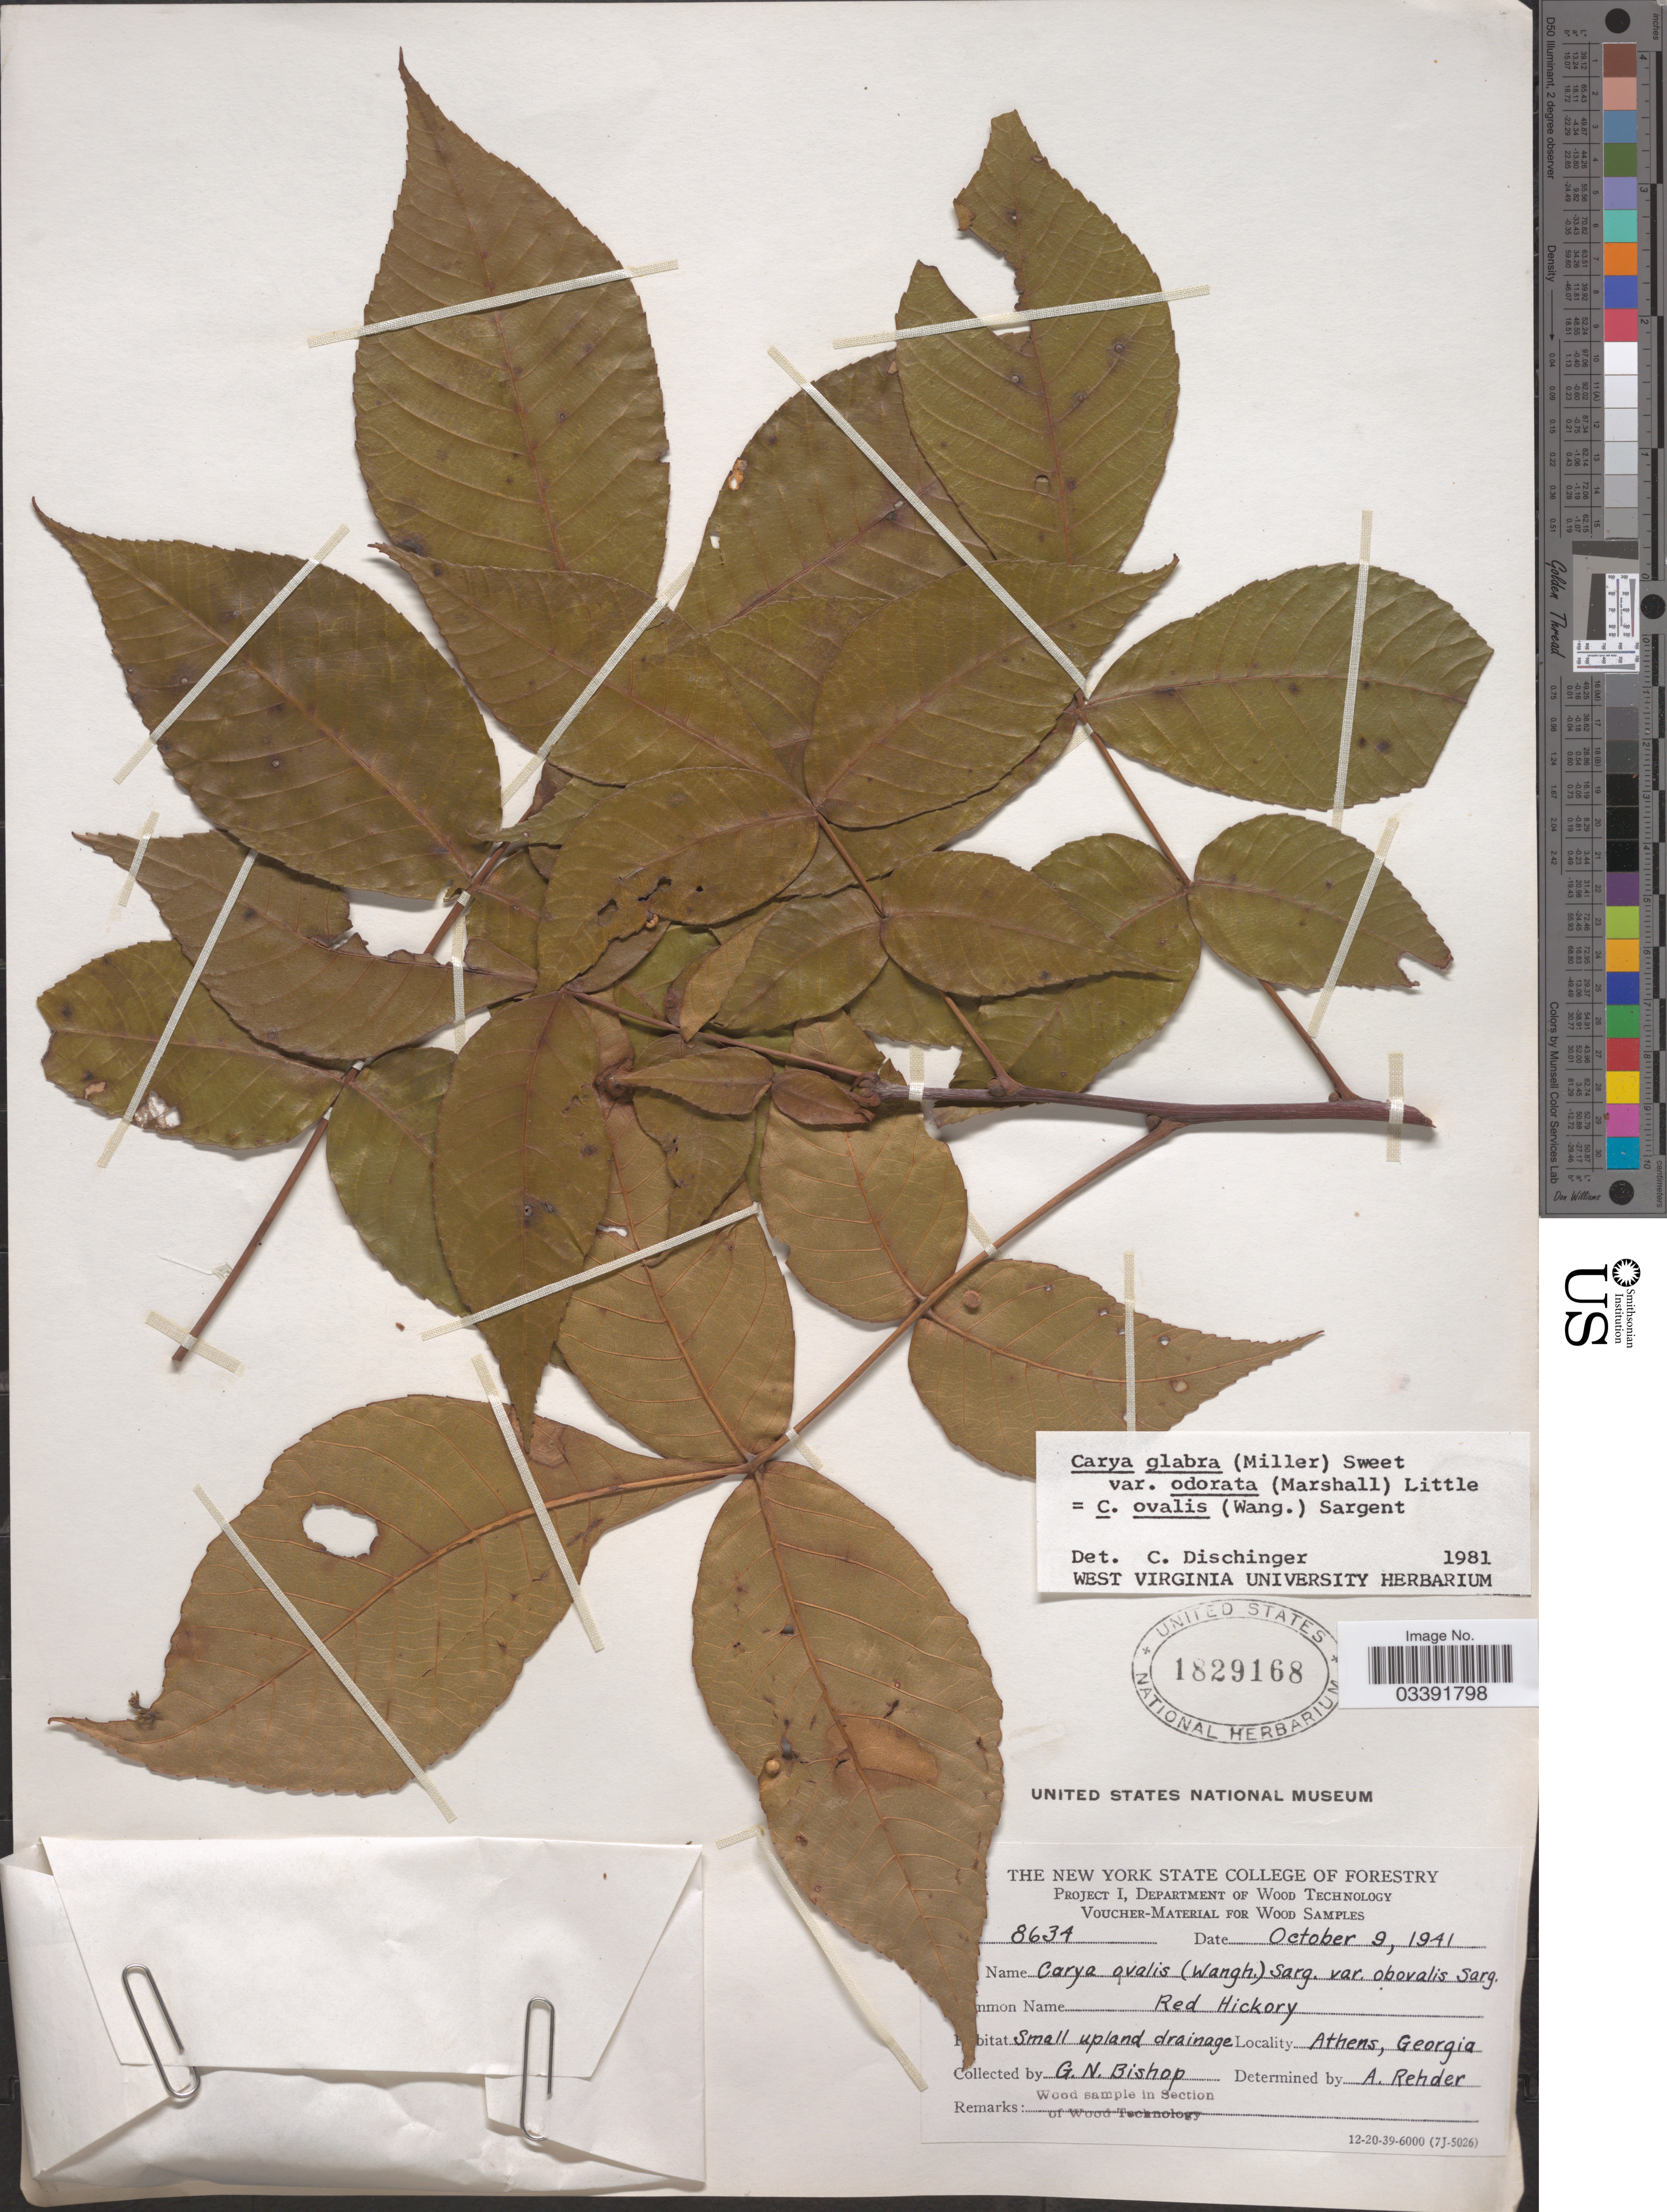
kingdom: Plantae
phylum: Tracheophyta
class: Magnoliopsida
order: Fagales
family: Juglandaceae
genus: Carya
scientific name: Carya glabra var. odorata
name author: (Marshall) Little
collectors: G. N. Bishop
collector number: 8634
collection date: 1941-10-09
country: United States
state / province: Georgia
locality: Athens.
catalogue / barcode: US 1829168